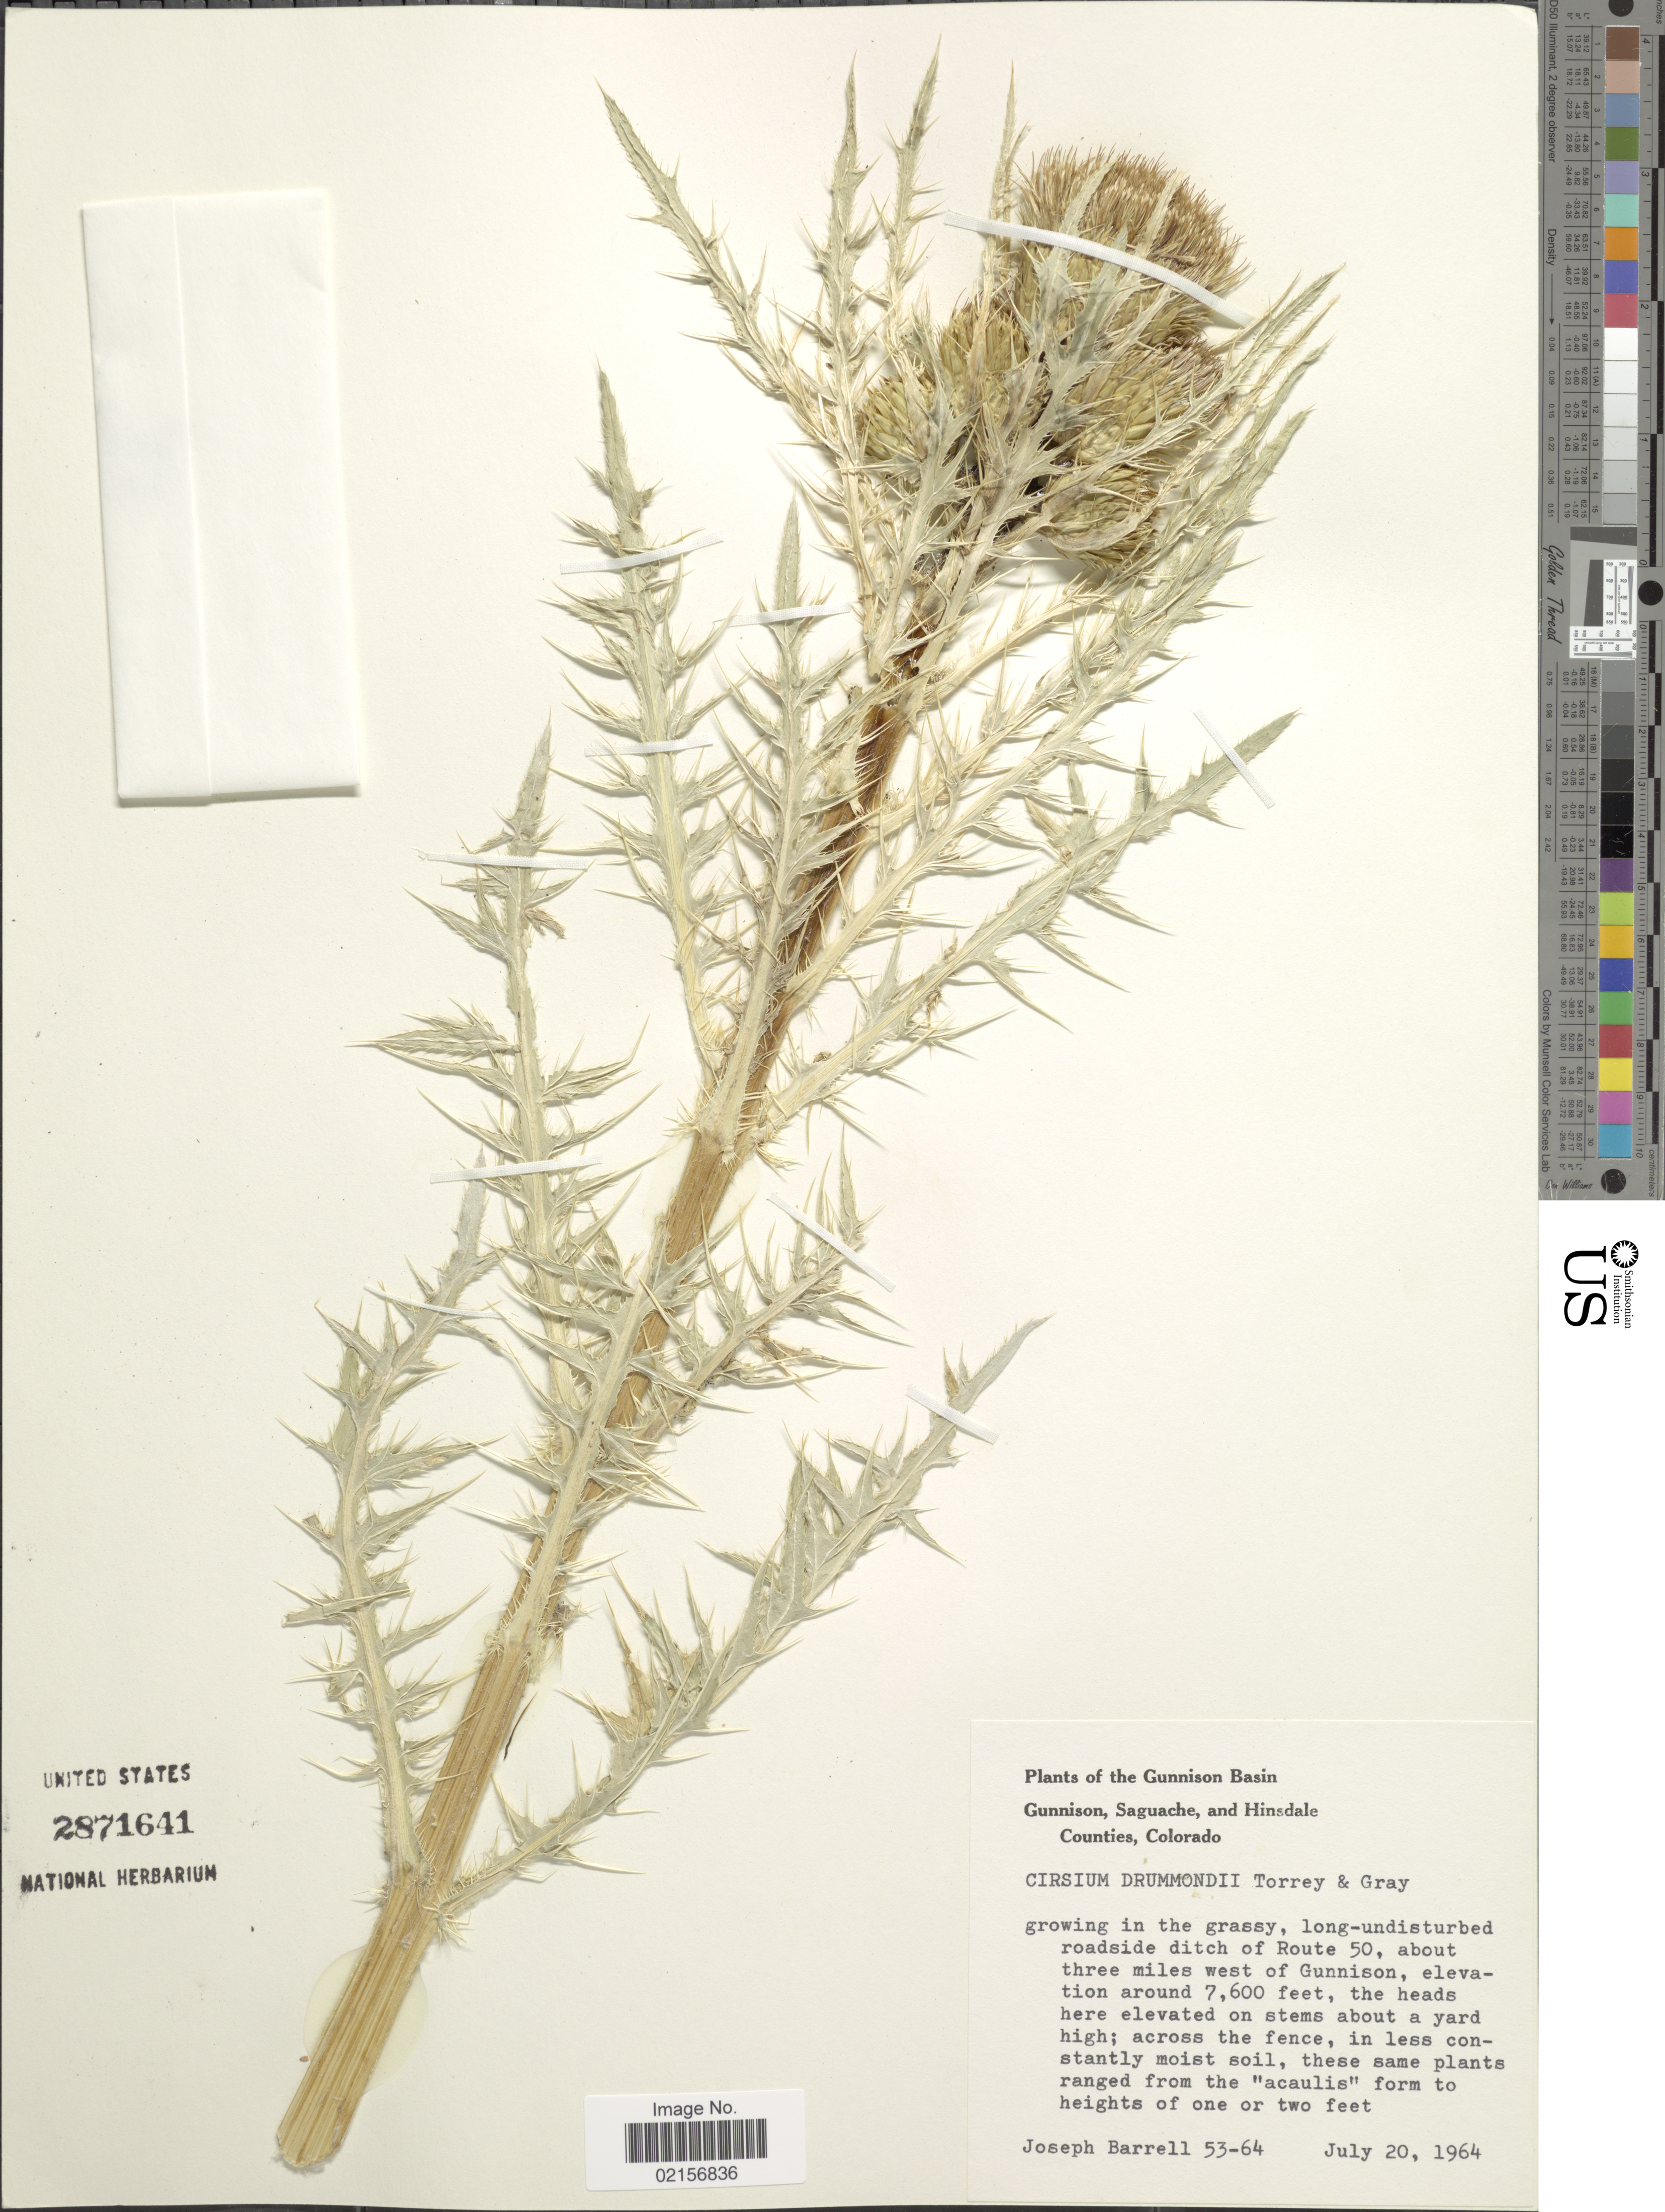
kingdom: Plantae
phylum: Tracheophyta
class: Magnoliopsida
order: Asterales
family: Asteraceae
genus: Cirsium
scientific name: Cirsium drummondii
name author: Torr. & A. Gray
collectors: J. Barrell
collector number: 53-64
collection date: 1964-07-20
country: United States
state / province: Colorado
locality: Gunnison Basin, Gunnison, Saguache, and Hinsdale Counties, growing in the grassy, long-undisturbed roadside ditch of Route 50, about three miles west of Gunnison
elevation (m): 2316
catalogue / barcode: US 2871641